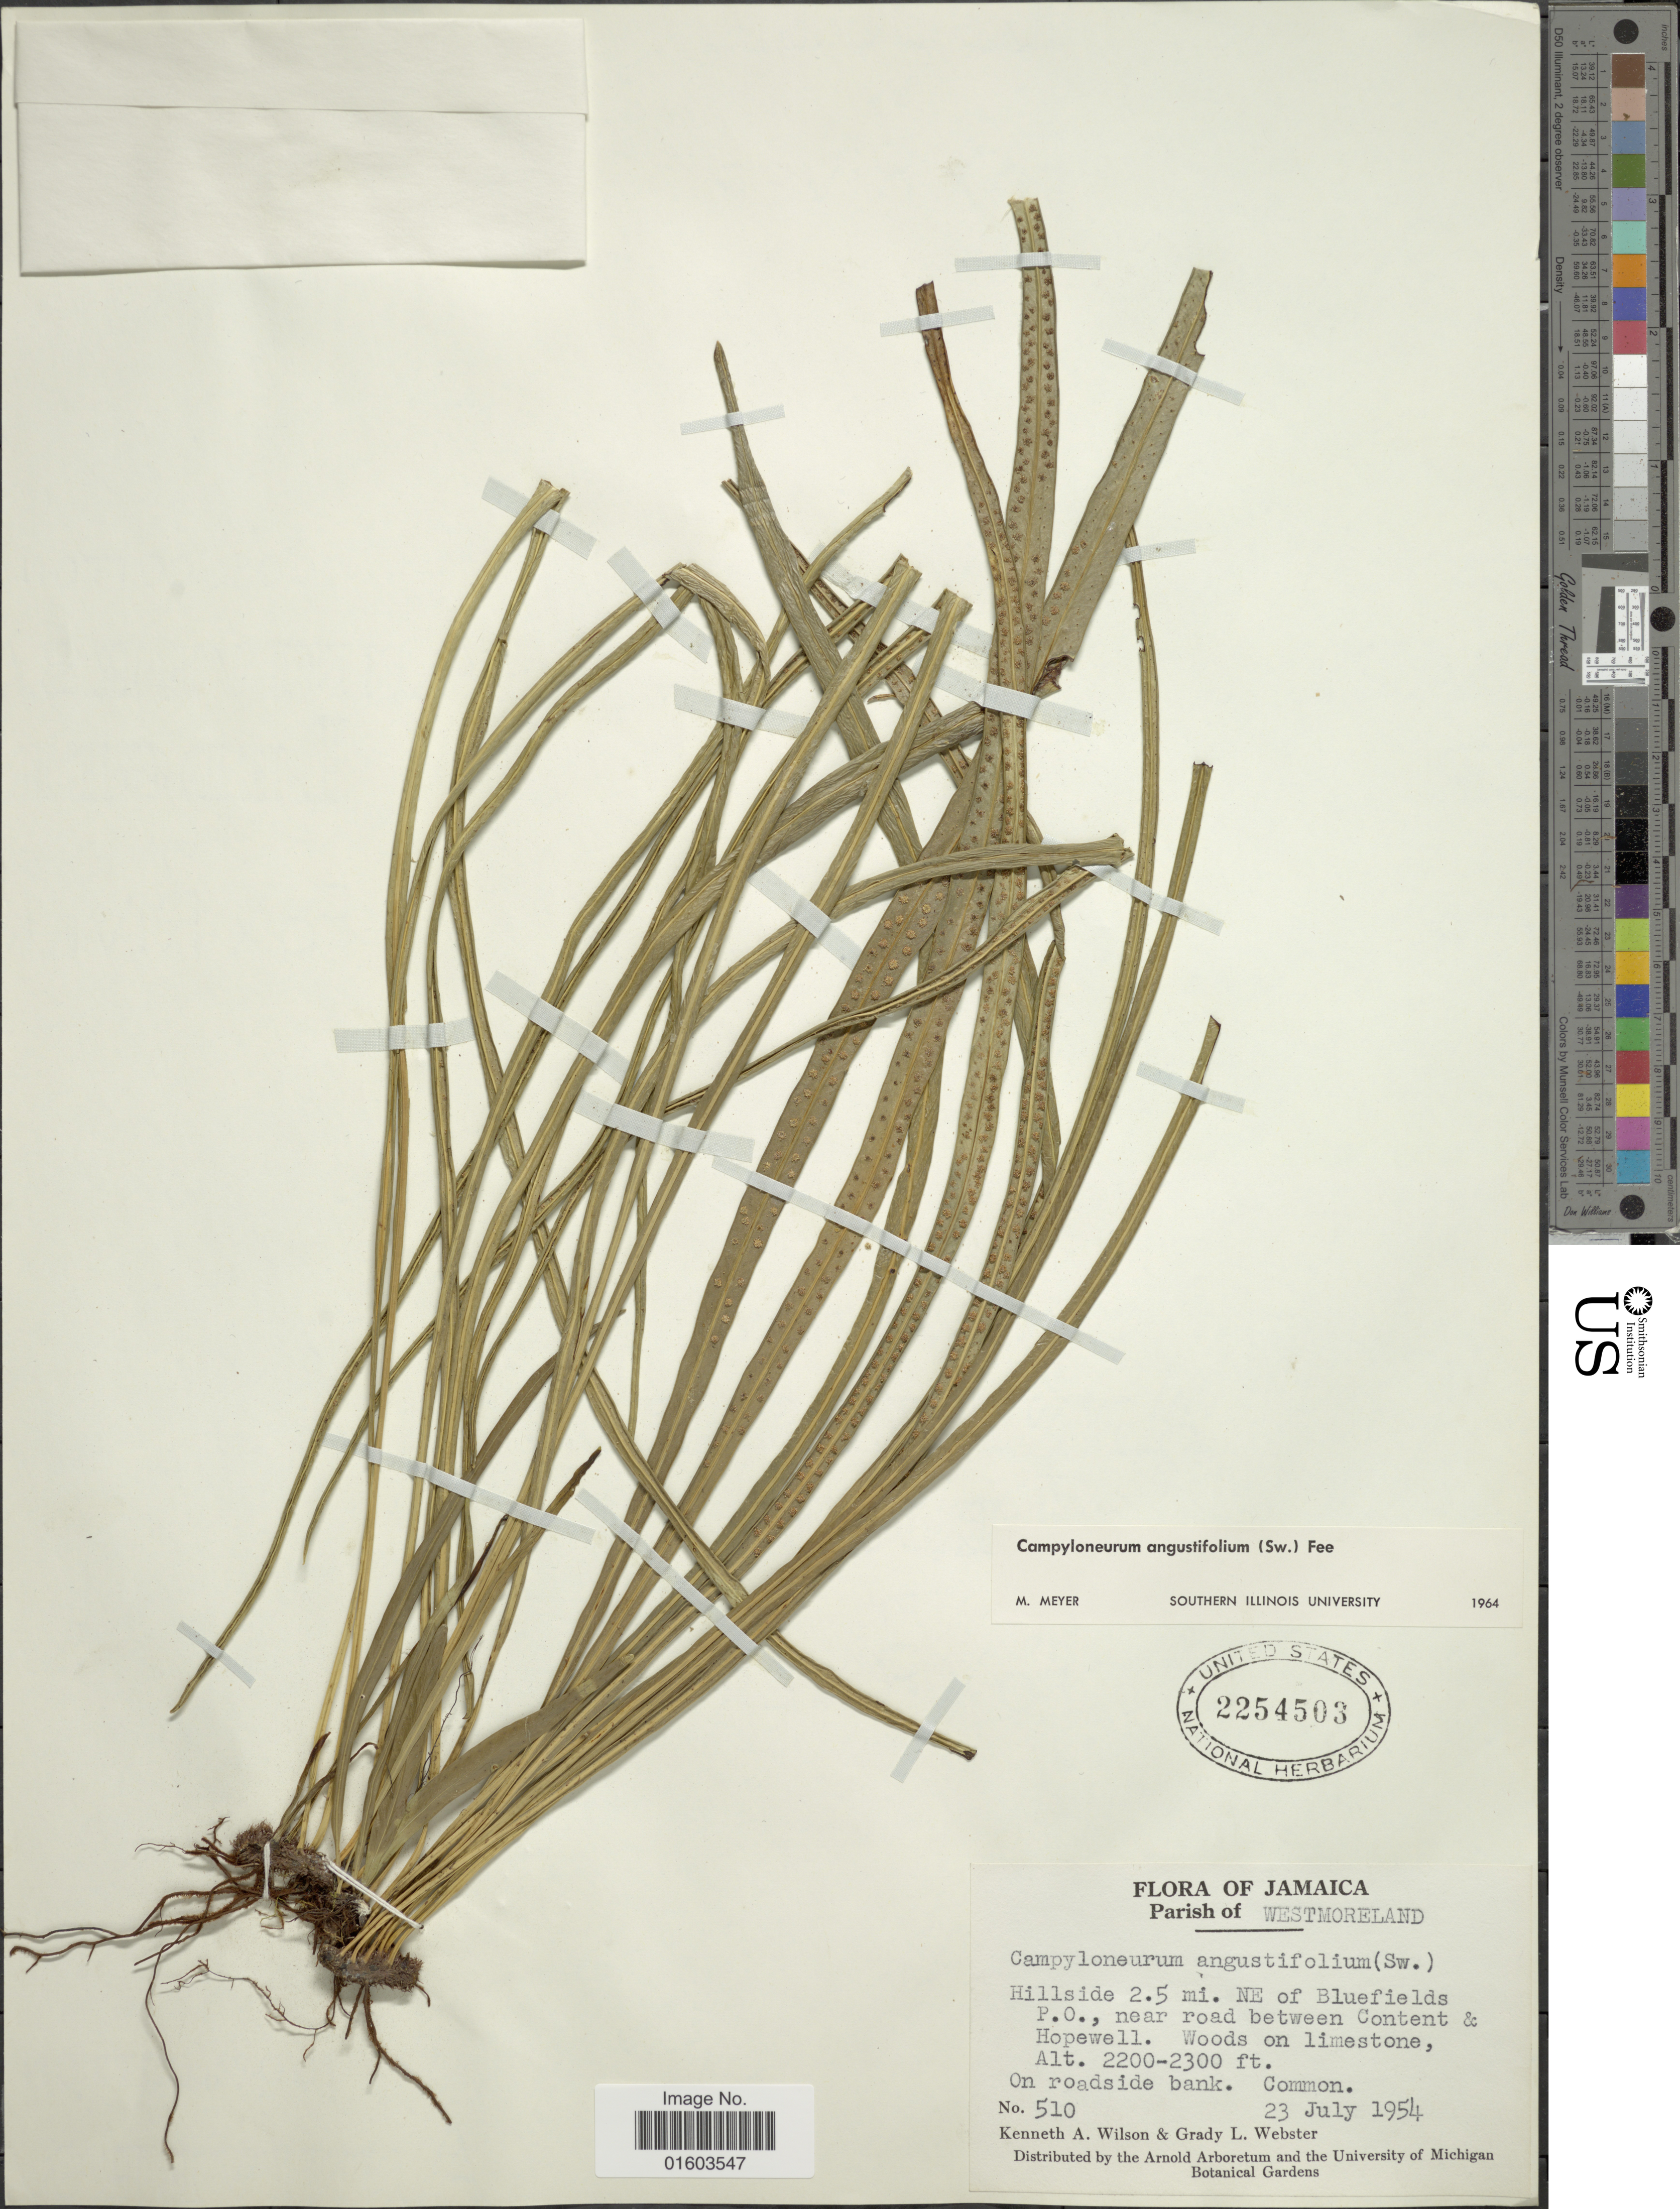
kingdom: Plantae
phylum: Tracheophyta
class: Polypodiopsida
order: Polypodiales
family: Polypodiaceae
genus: Campyloneurum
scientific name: Campyloneurum angustifolium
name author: (Sw.) Fée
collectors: K. A. Wilson & G. L. Webster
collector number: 510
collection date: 1954-07-23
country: Jamaica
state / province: Westmoreland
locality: Parish of Westmoreland, Hillside 2.5 mi. NE of Bluefields P'.O., near road between Content & Hopewell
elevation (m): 671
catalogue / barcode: US 2254503